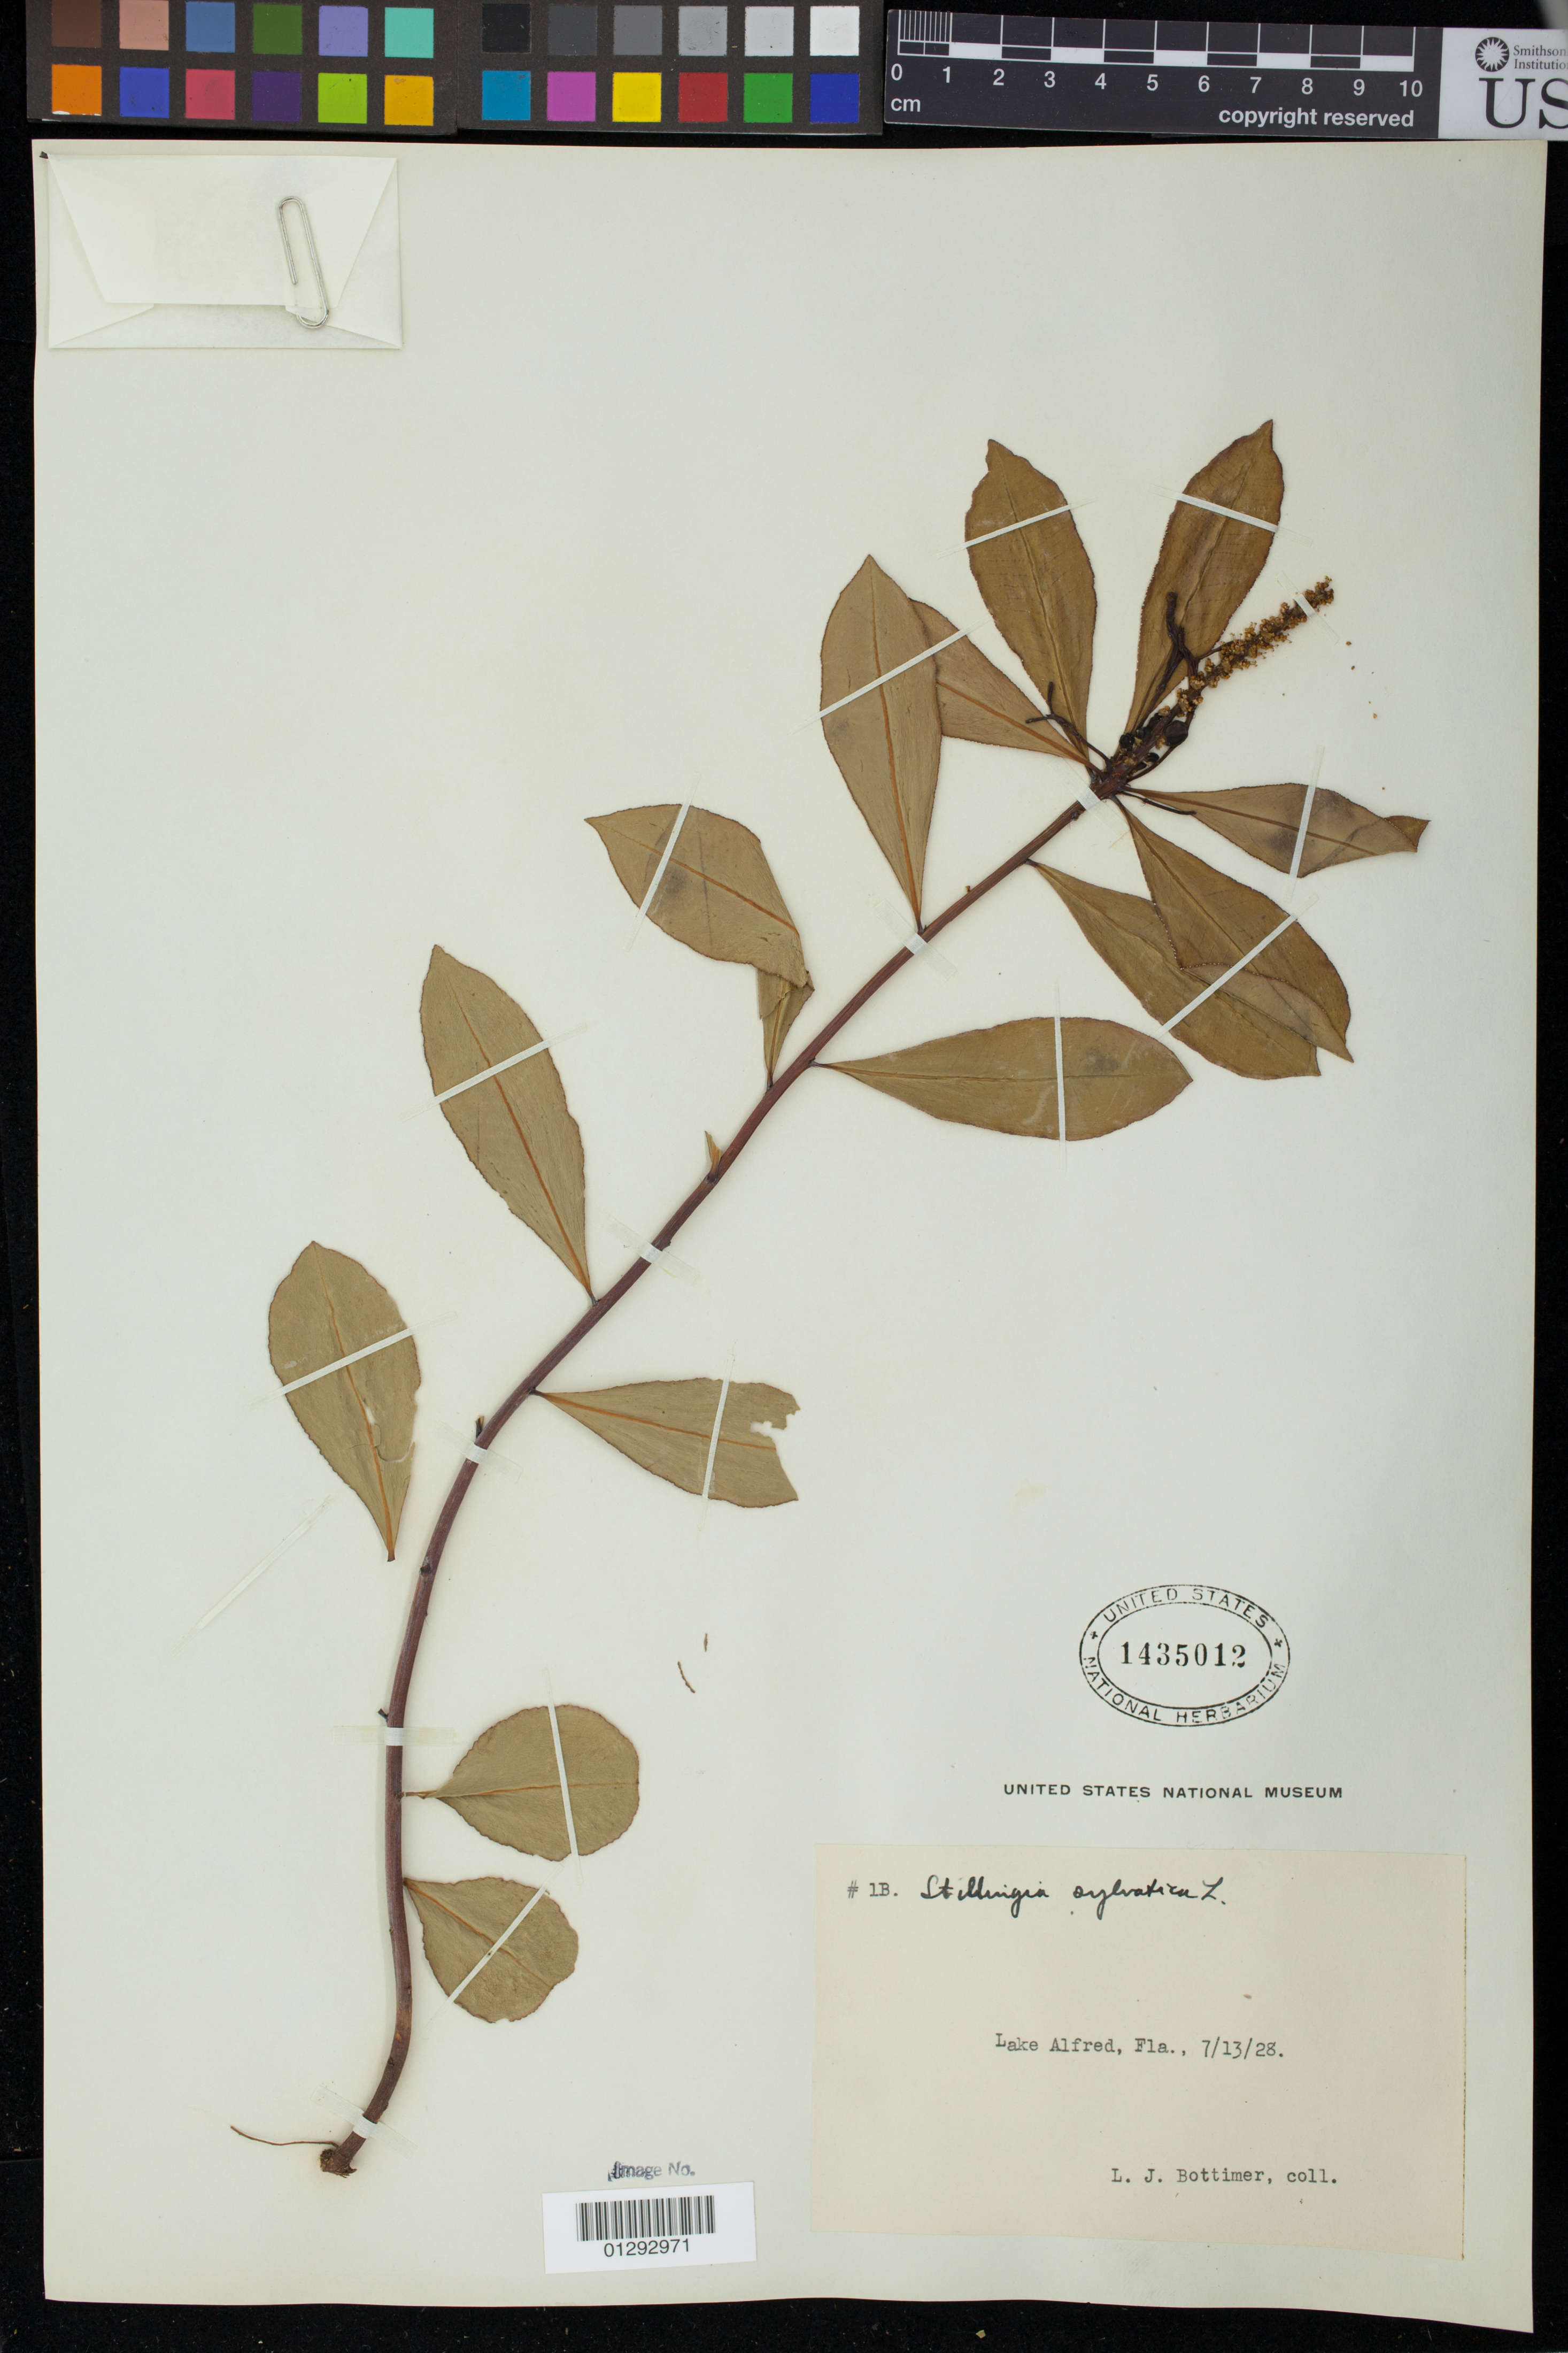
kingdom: Plantae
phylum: Tracheophyta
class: Magnoliopsida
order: Malpighiales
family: Euphorbiaceae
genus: Stillingia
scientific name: Stillingia sylvatica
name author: L.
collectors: L. Bottimer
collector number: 1B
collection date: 1928-07-13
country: United States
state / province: Florida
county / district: Polk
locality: Lake Alfred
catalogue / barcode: US 1435012